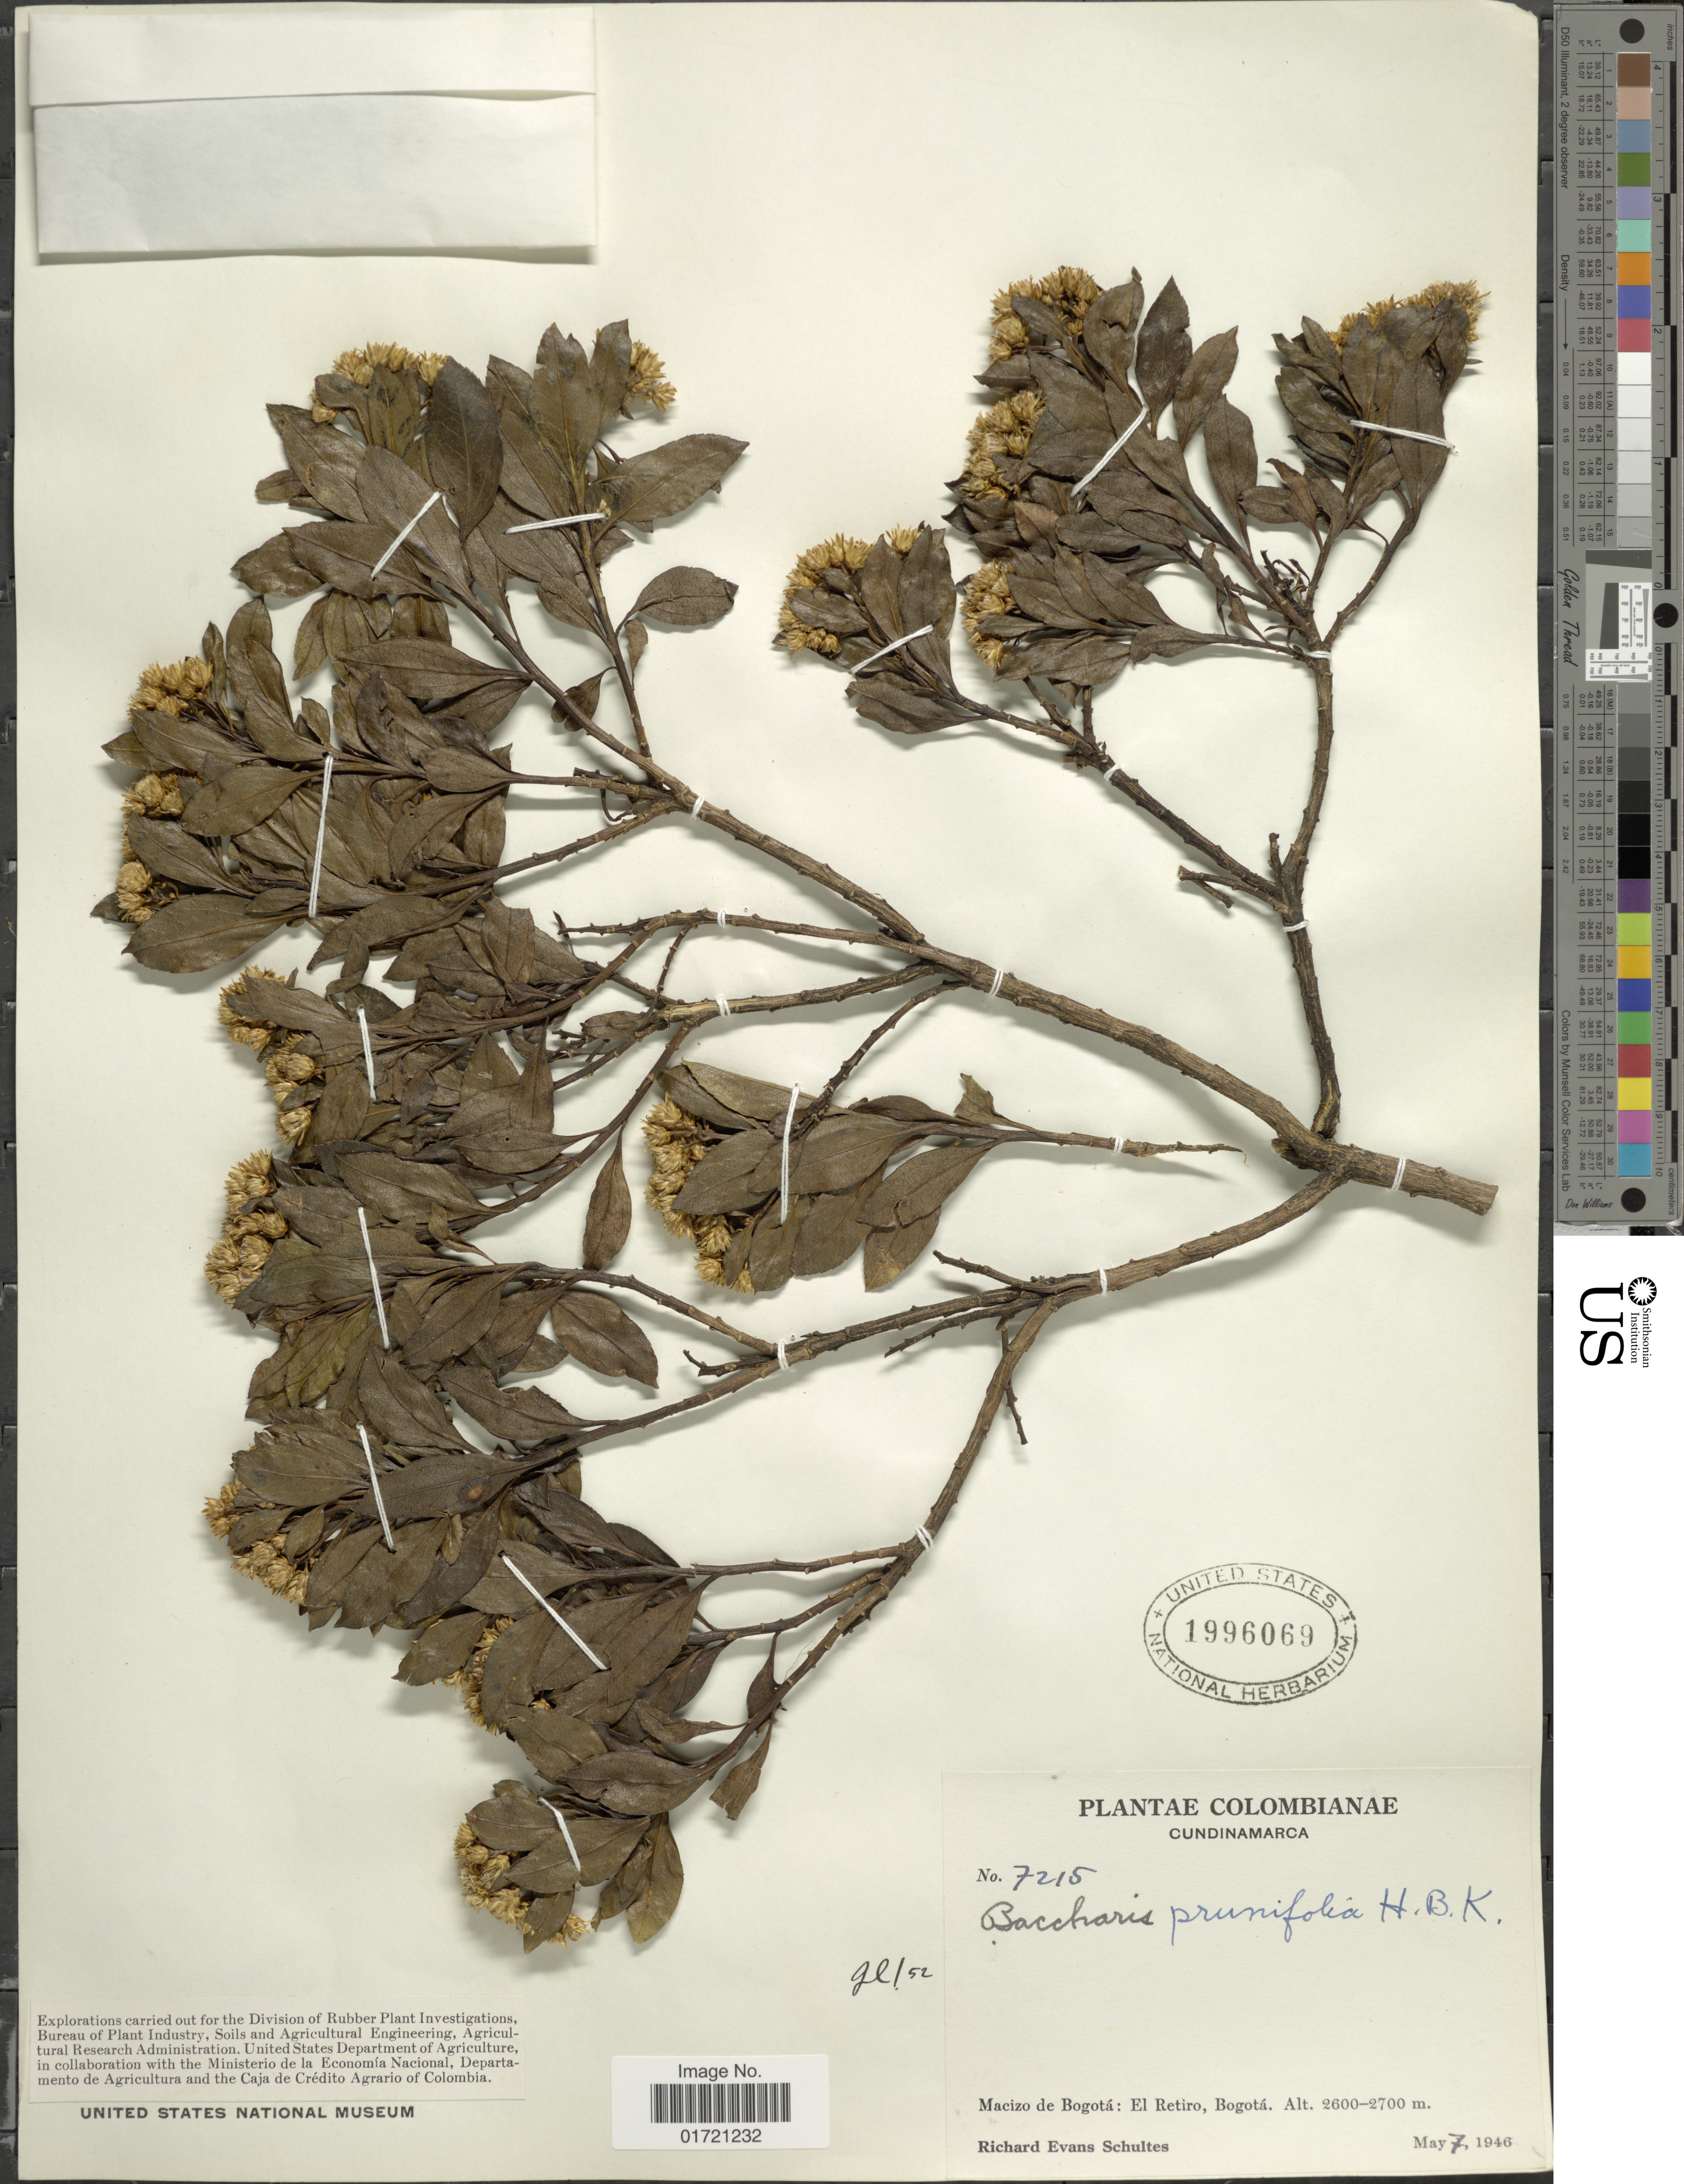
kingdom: Plantae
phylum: Tracheophyta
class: Magnoliopsida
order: Asterales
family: Asteraceae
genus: Baccharis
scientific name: Baccharis prunifolia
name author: Kunth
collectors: R. E. Schultes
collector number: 7215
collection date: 1946-05-07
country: Colombia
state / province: Cundinamarca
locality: Macizo de Bogotá: El Retiro, Bogotá.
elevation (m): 2600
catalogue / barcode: US 1996069